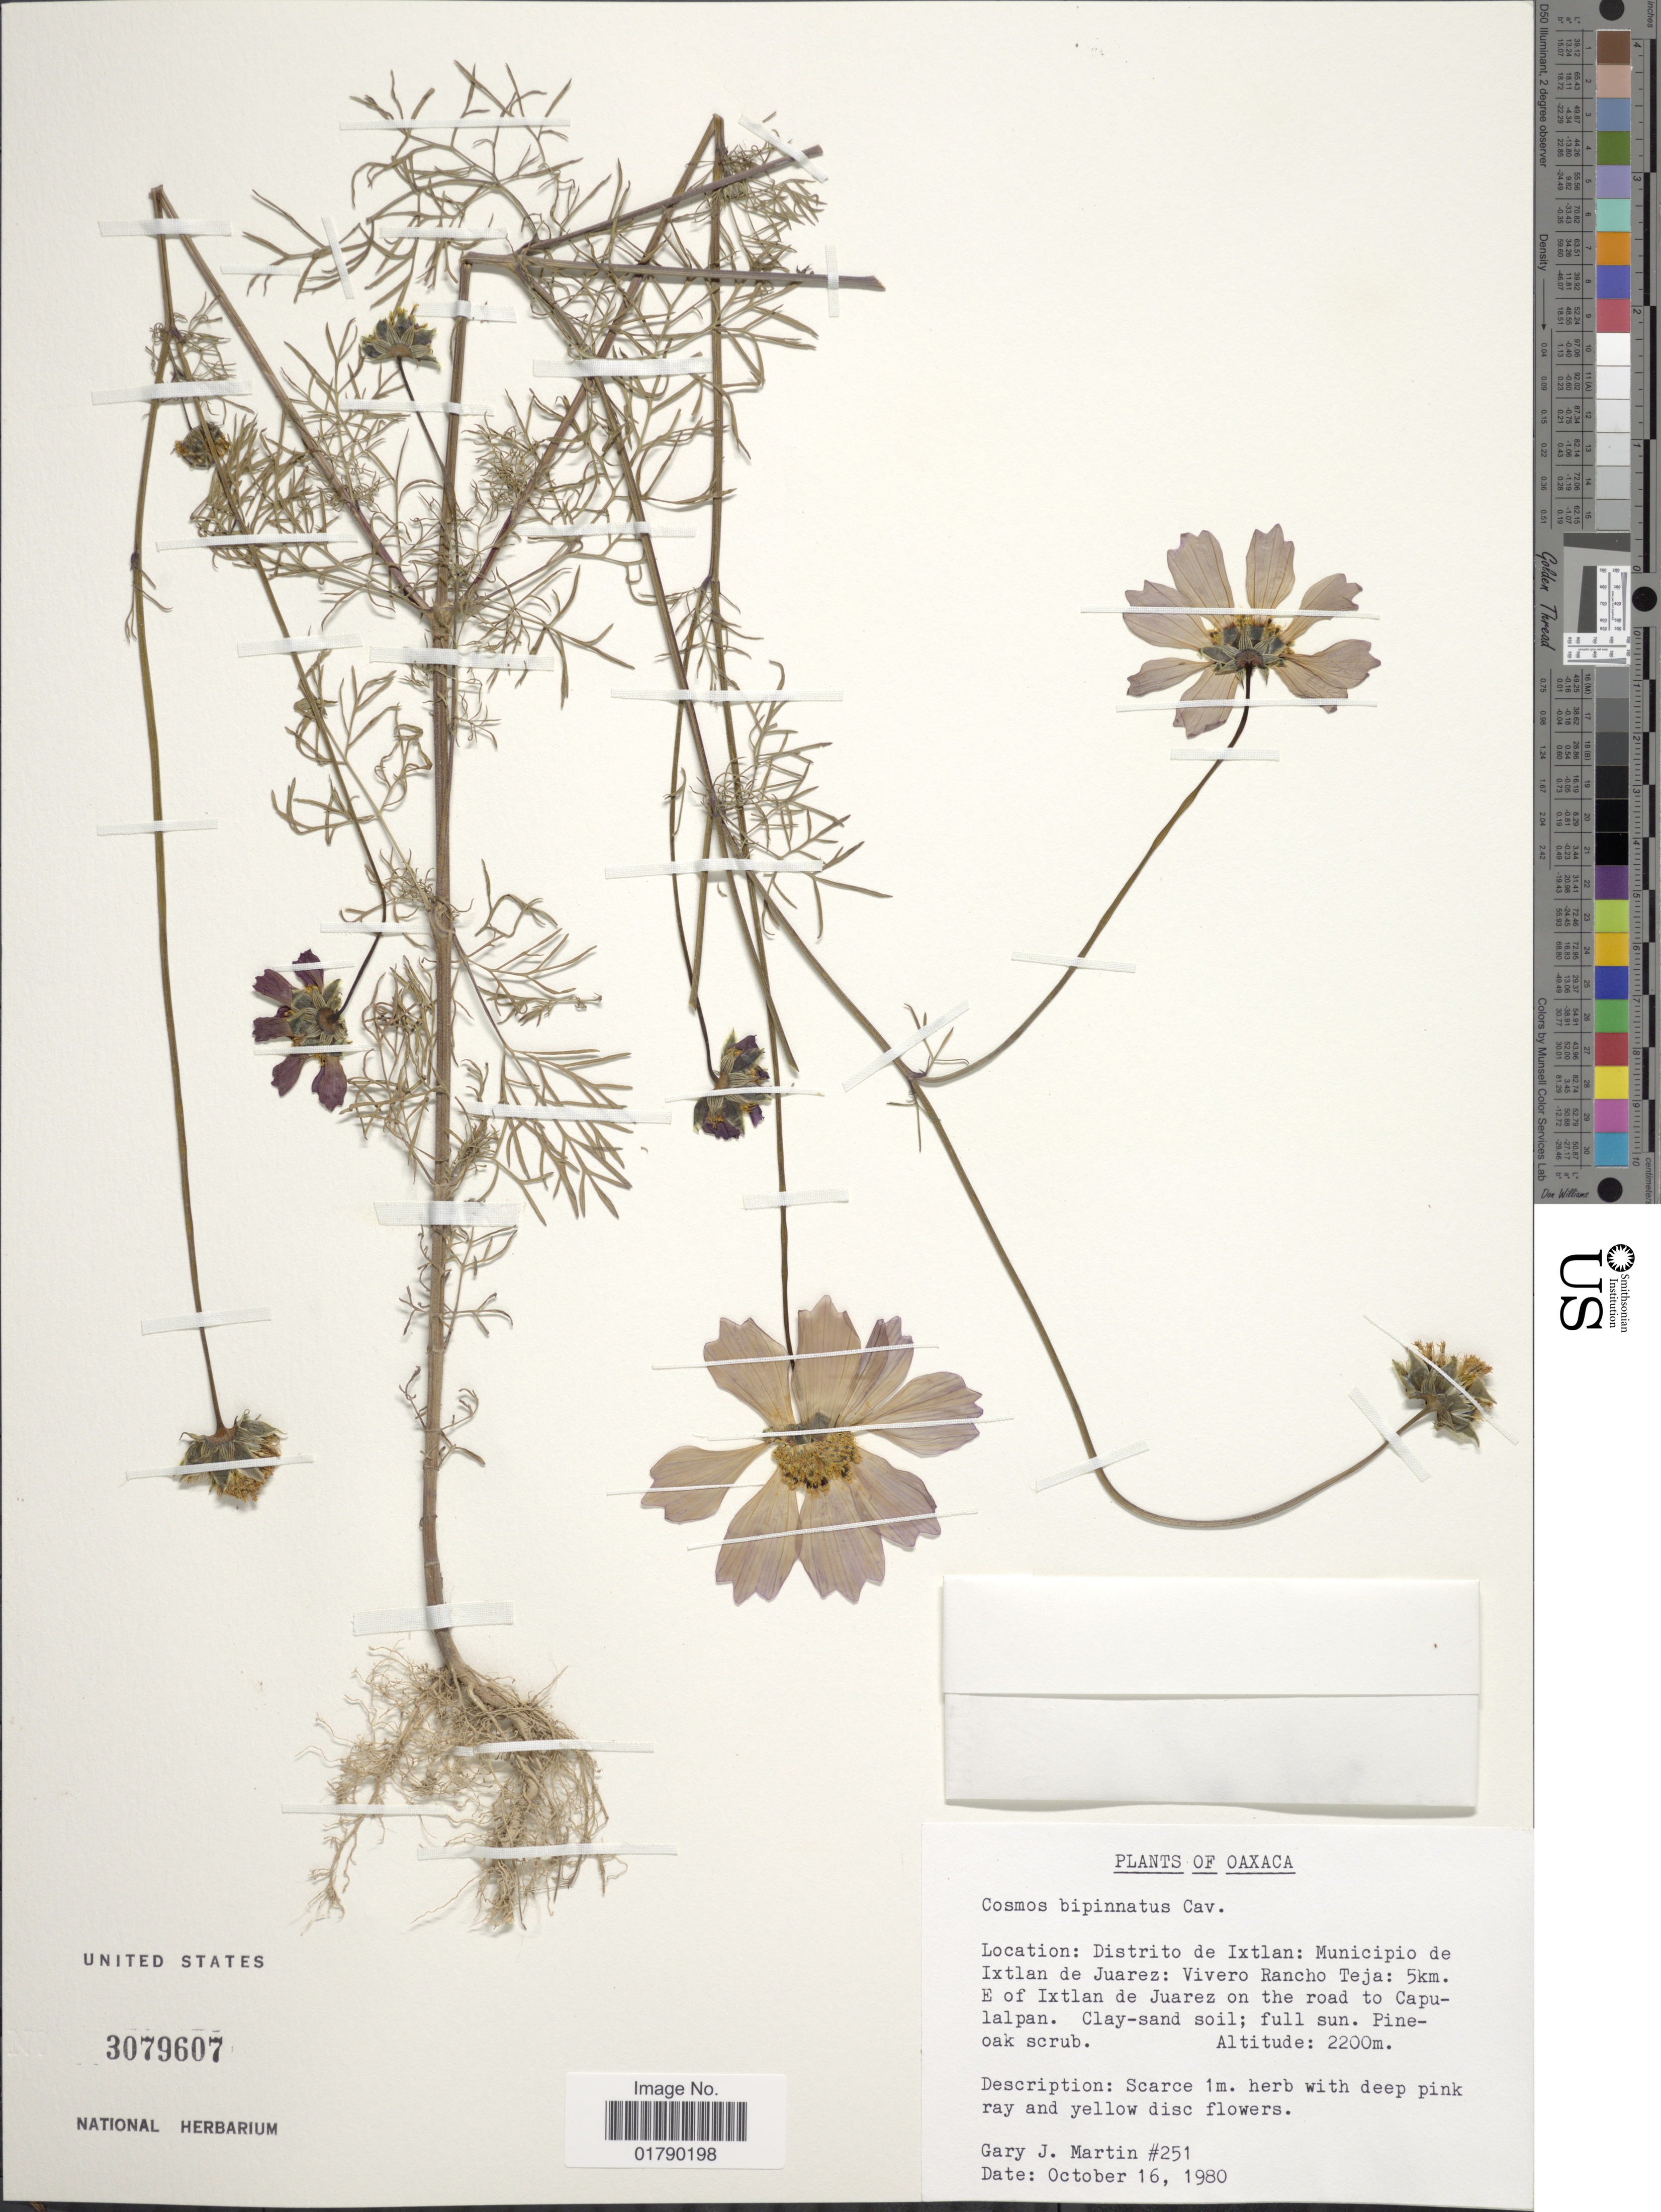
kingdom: Plantae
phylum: Tracheophyta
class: Magnoliopsida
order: Asterales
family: Asteraceae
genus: Cosmos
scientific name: Cosmos bipinnatus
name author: Cav.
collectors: G. J. Martin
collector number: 251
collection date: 1980-10-16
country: Mexico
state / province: Oaxaca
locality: Distrito de Ixtlan, Municipio de Ixtlan de Juarez, Vivero Rancho Teja, 5 km E of Ixtlan de Juarez on the road to Capulalpan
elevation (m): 2200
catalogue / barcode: US 3079607